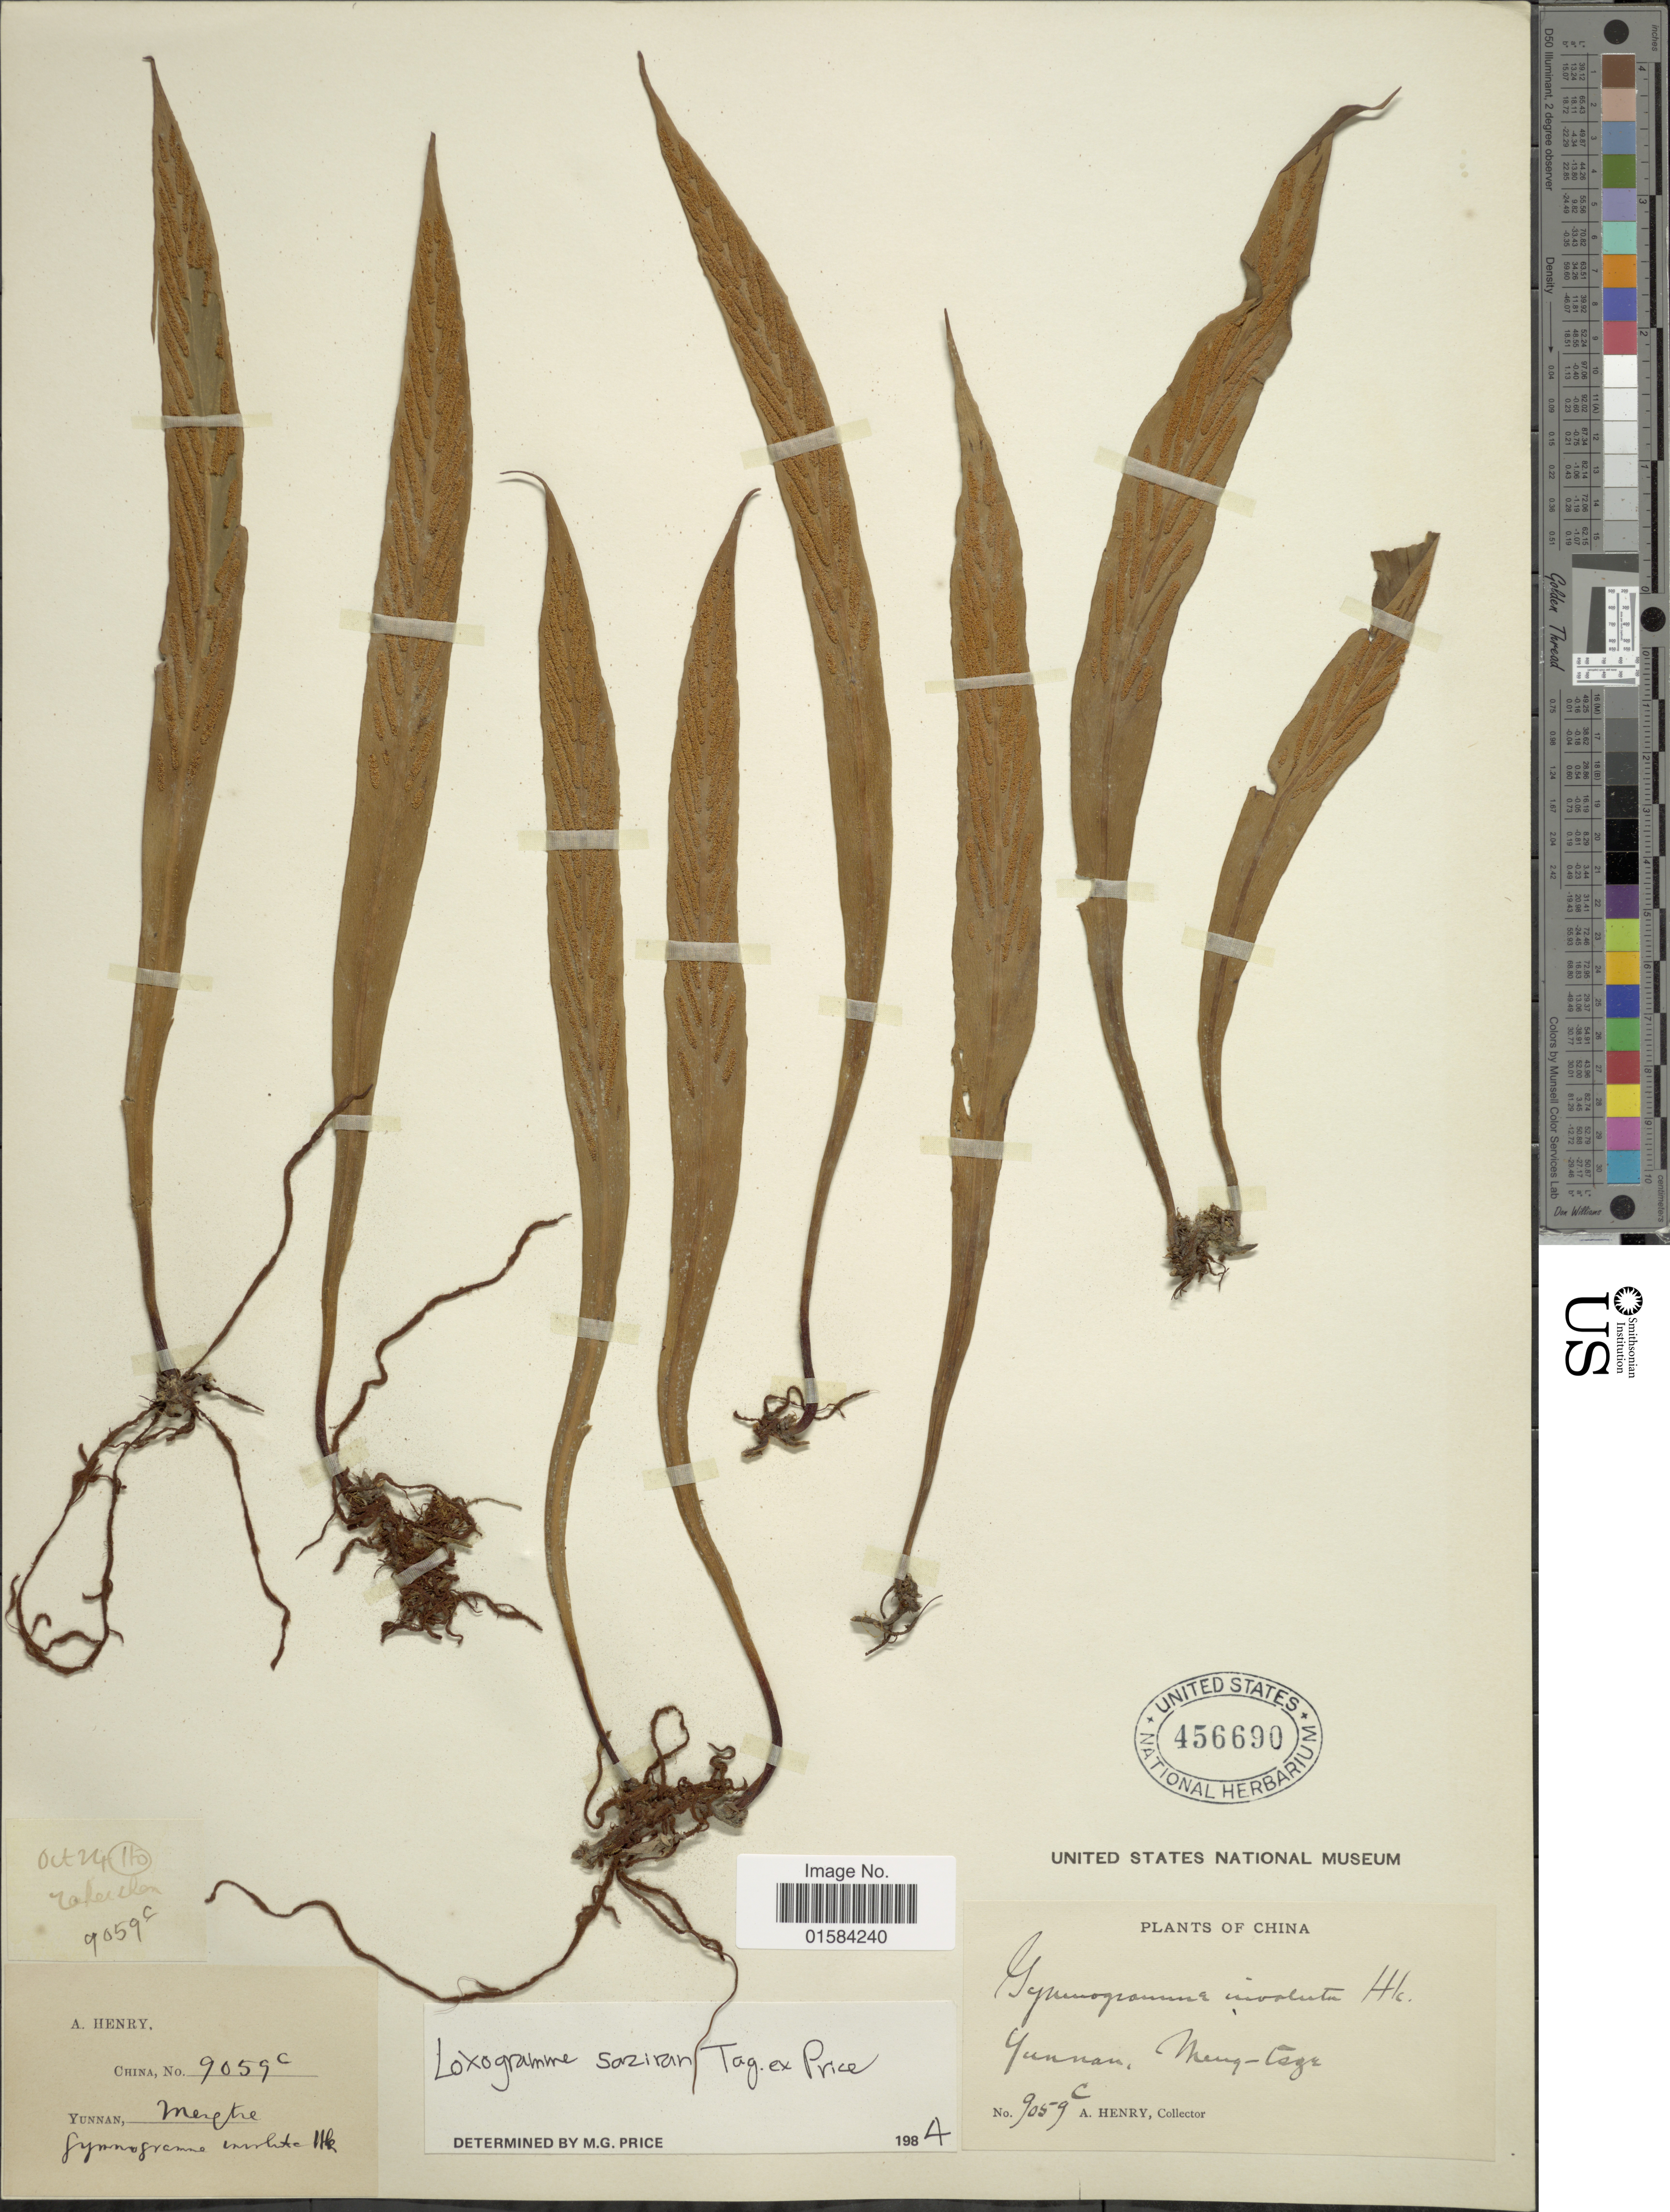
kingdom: Plantae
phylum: Tracheophyta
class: Polypodiopsida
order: Polypodiales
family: Polypodiaceae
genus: Loxogramme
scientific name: Loxogramme saziran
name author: Tagawa ex M.G. Price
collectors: A. Henry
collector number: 9059 C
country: China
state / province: Yunnan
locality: Meng-tsze. Zaher shan. Ho.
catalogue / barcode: US 456690